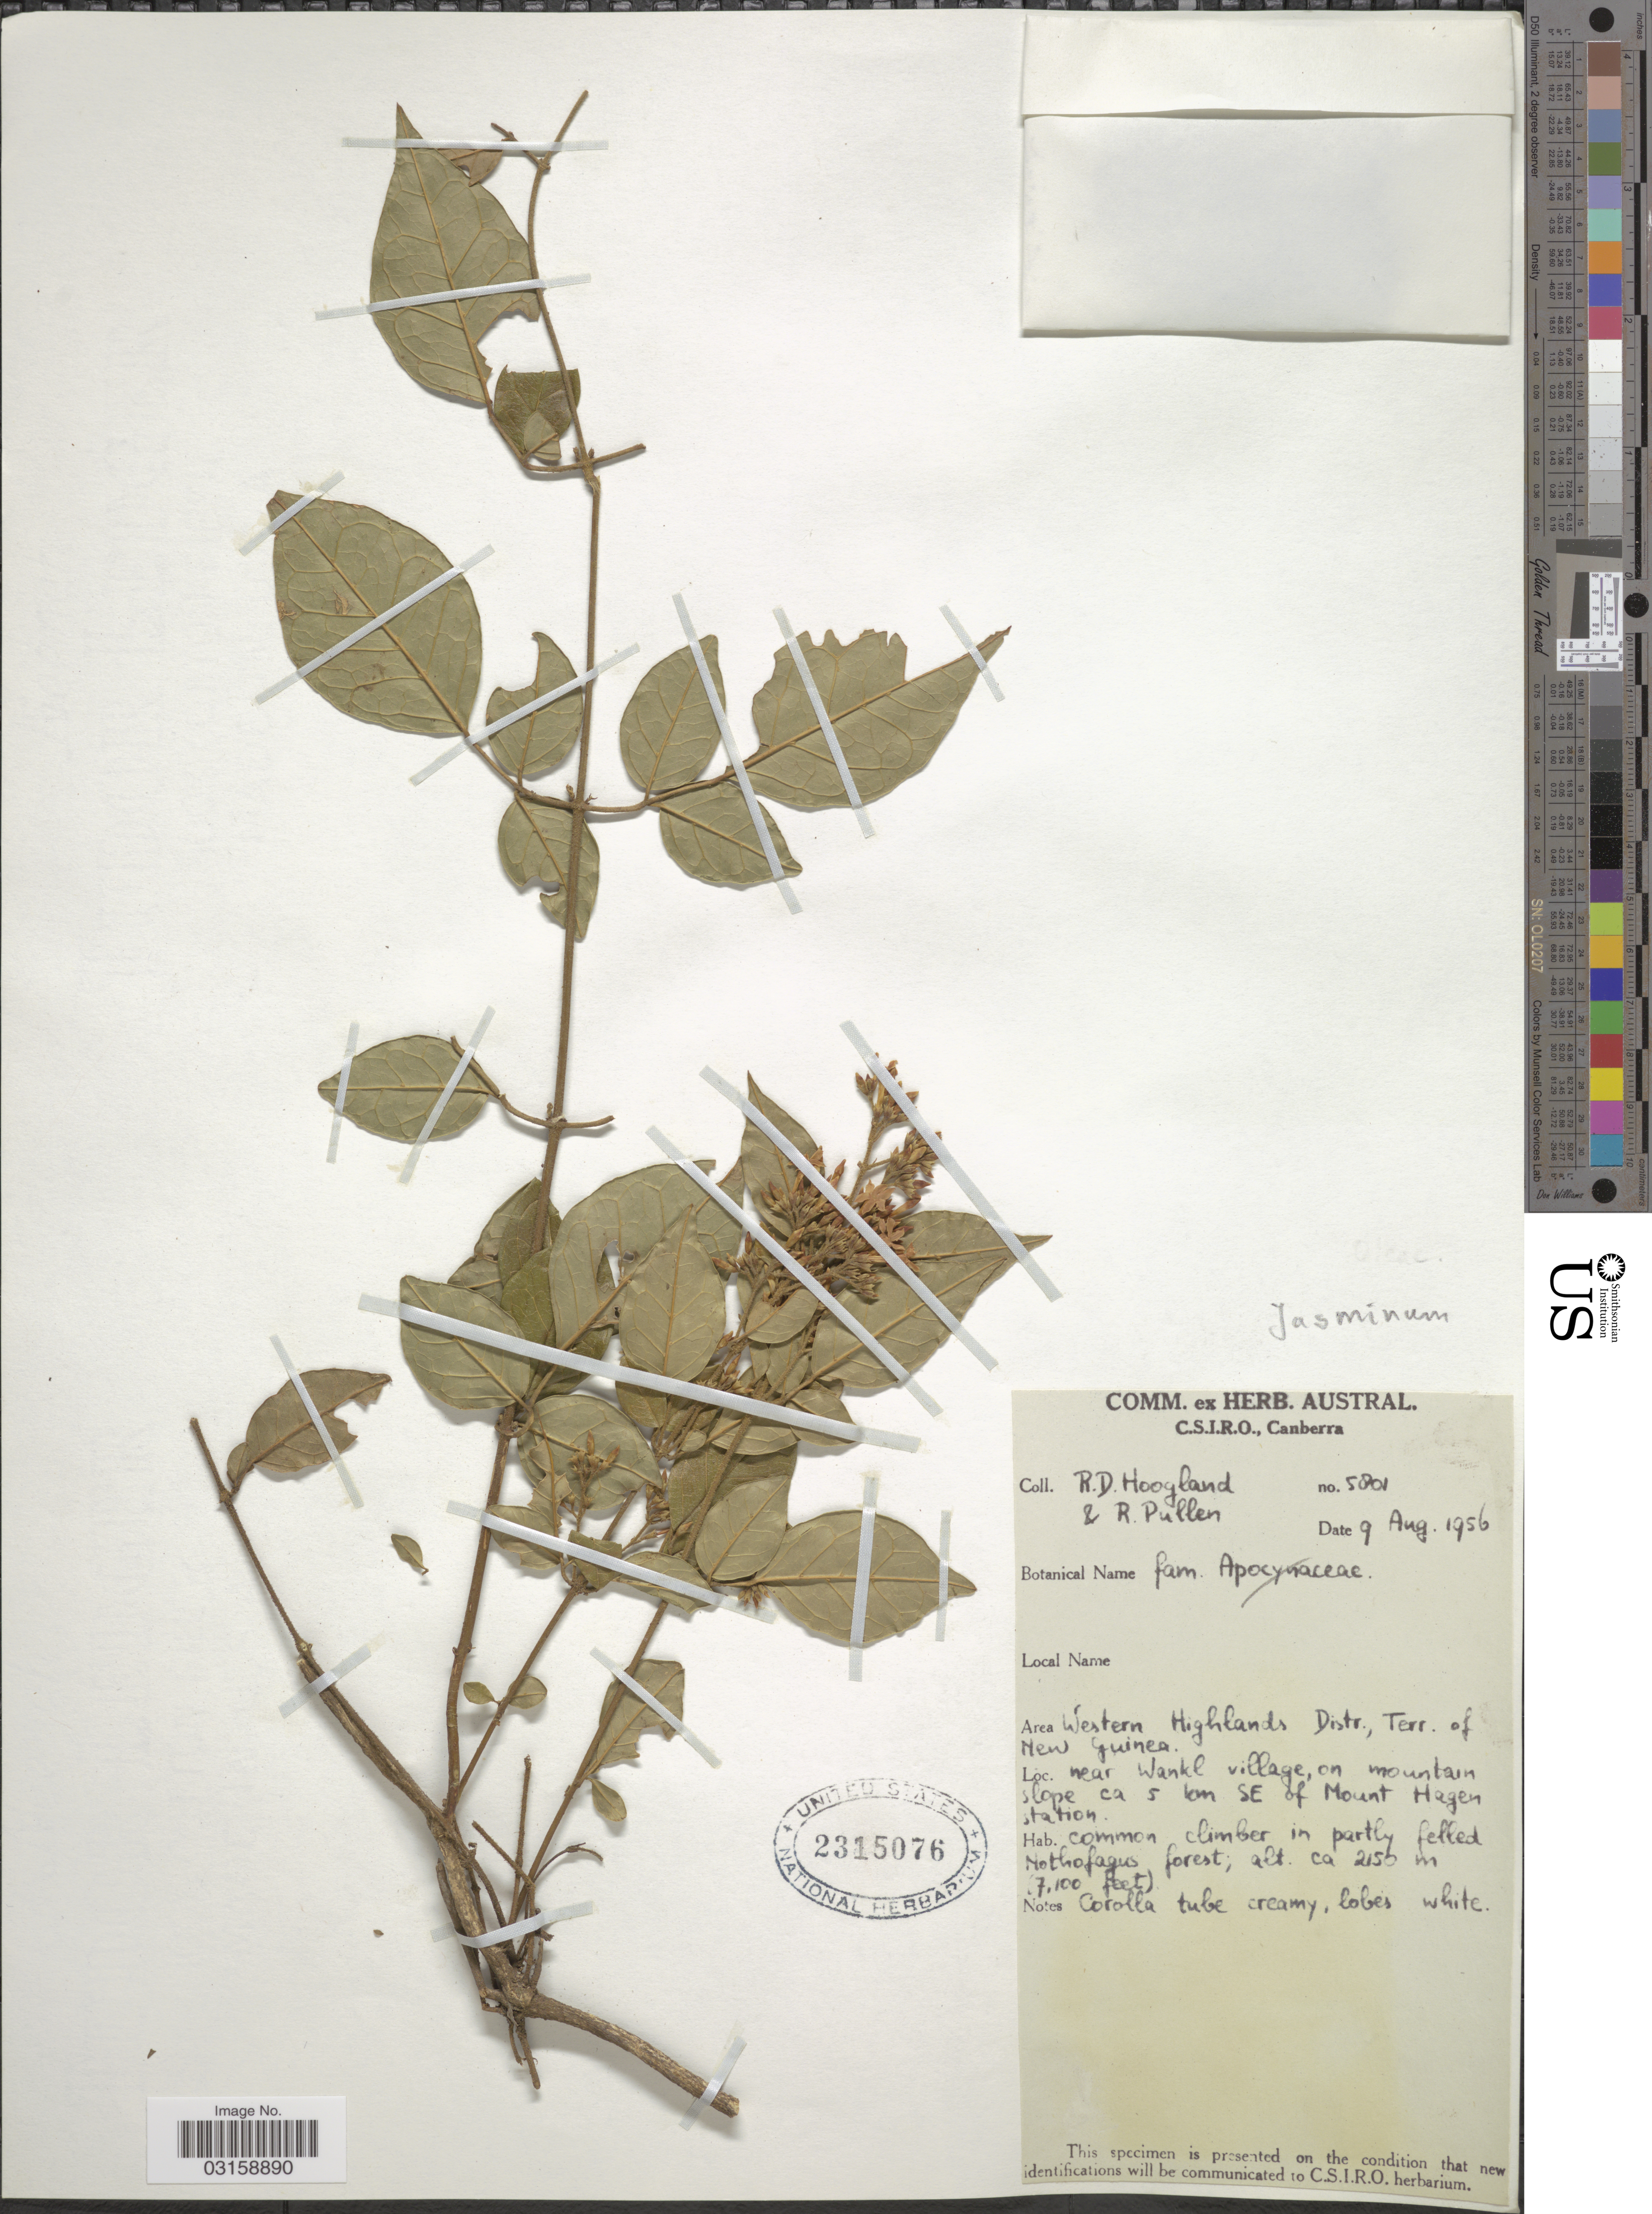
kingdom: Plantae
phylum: Tracheophyta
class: Magnoliopsida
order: Lamiales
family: Oleaceae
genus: Jasminum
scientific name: Jasminum sp.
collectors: R. D. Hoogland & R. Pullen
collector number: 5801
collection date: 1956-08-09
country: Papua New Guinea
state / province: Western Highlands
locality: Terr. of New Guinea. Near Wankl village, on mountain slope ca 5 km SE of Mount Hagen Station.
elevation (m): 2150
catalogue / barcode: US 2315076